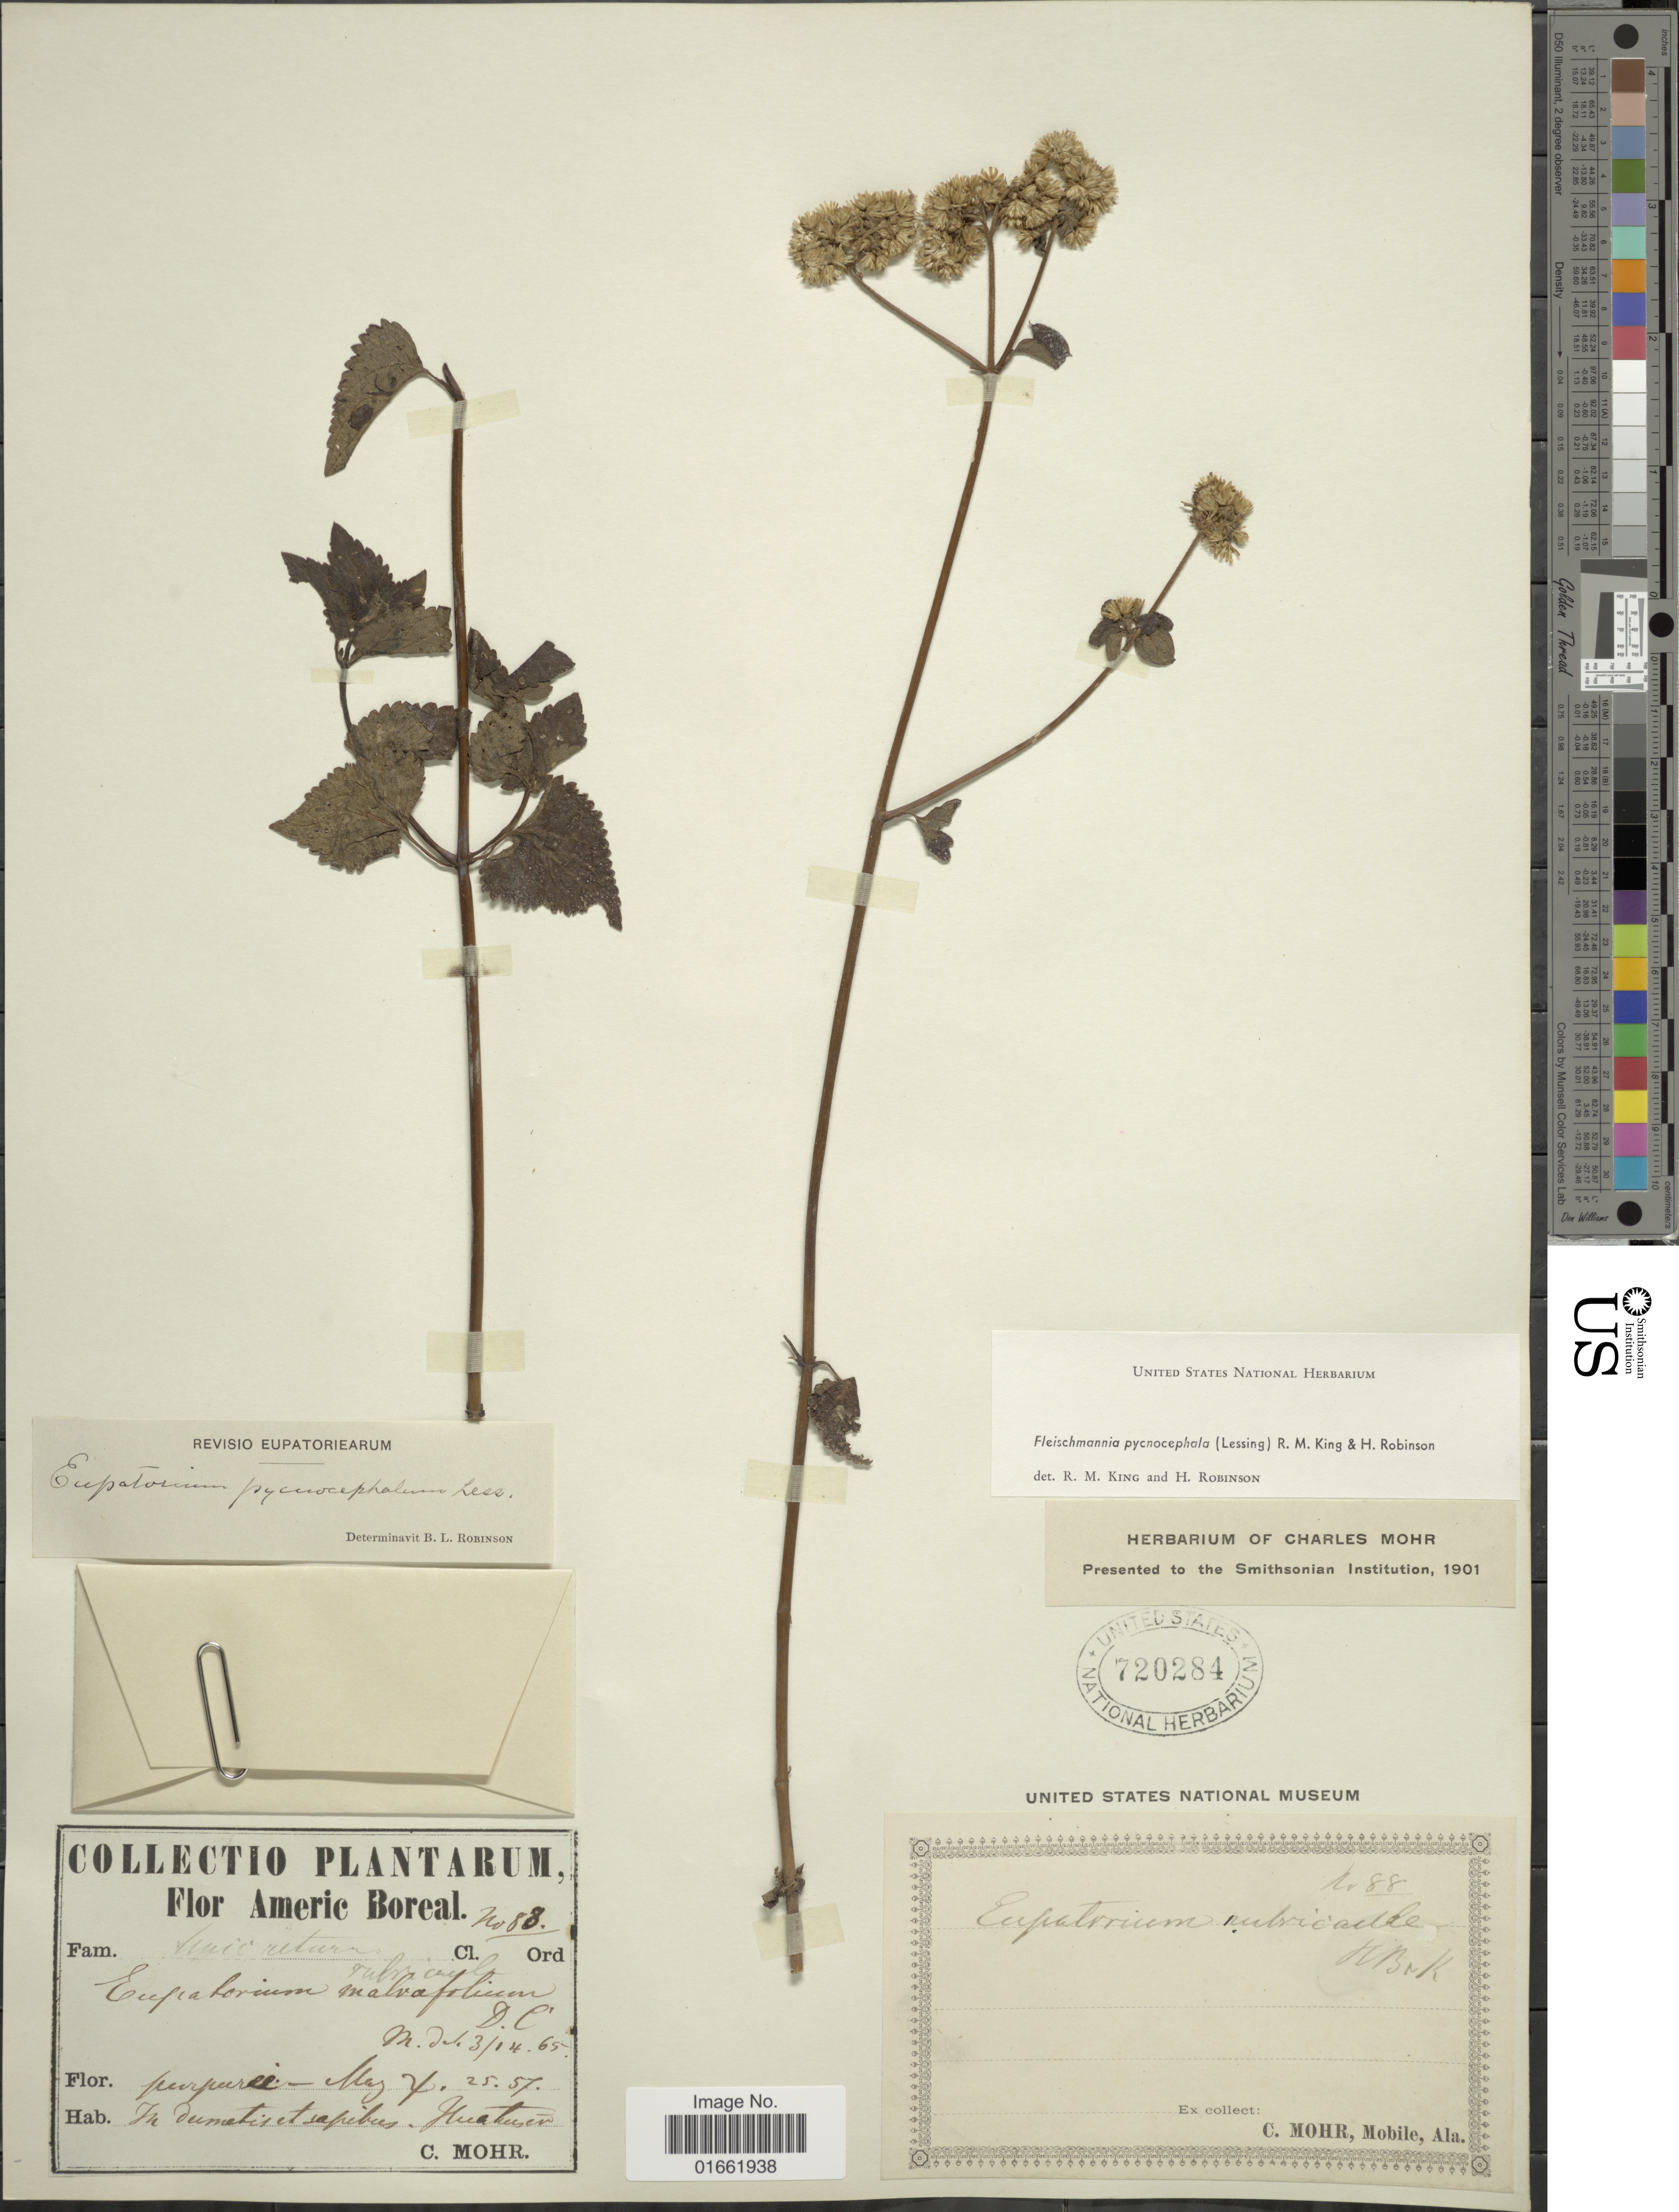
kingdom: Plantae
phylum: Tracheophyta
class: Magnoliopsida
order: Asterales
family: Asteraceae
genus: Fleischmannia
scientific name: Fleischmannia pycnocephala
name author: (Less.) R.M. King & H. Rob.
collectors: C. T. Mohr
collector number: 88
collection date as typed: Transcribed d/m/y: 25/3/57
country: Mexico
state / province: Veracruz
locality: Huatusco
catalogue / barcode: US 720284